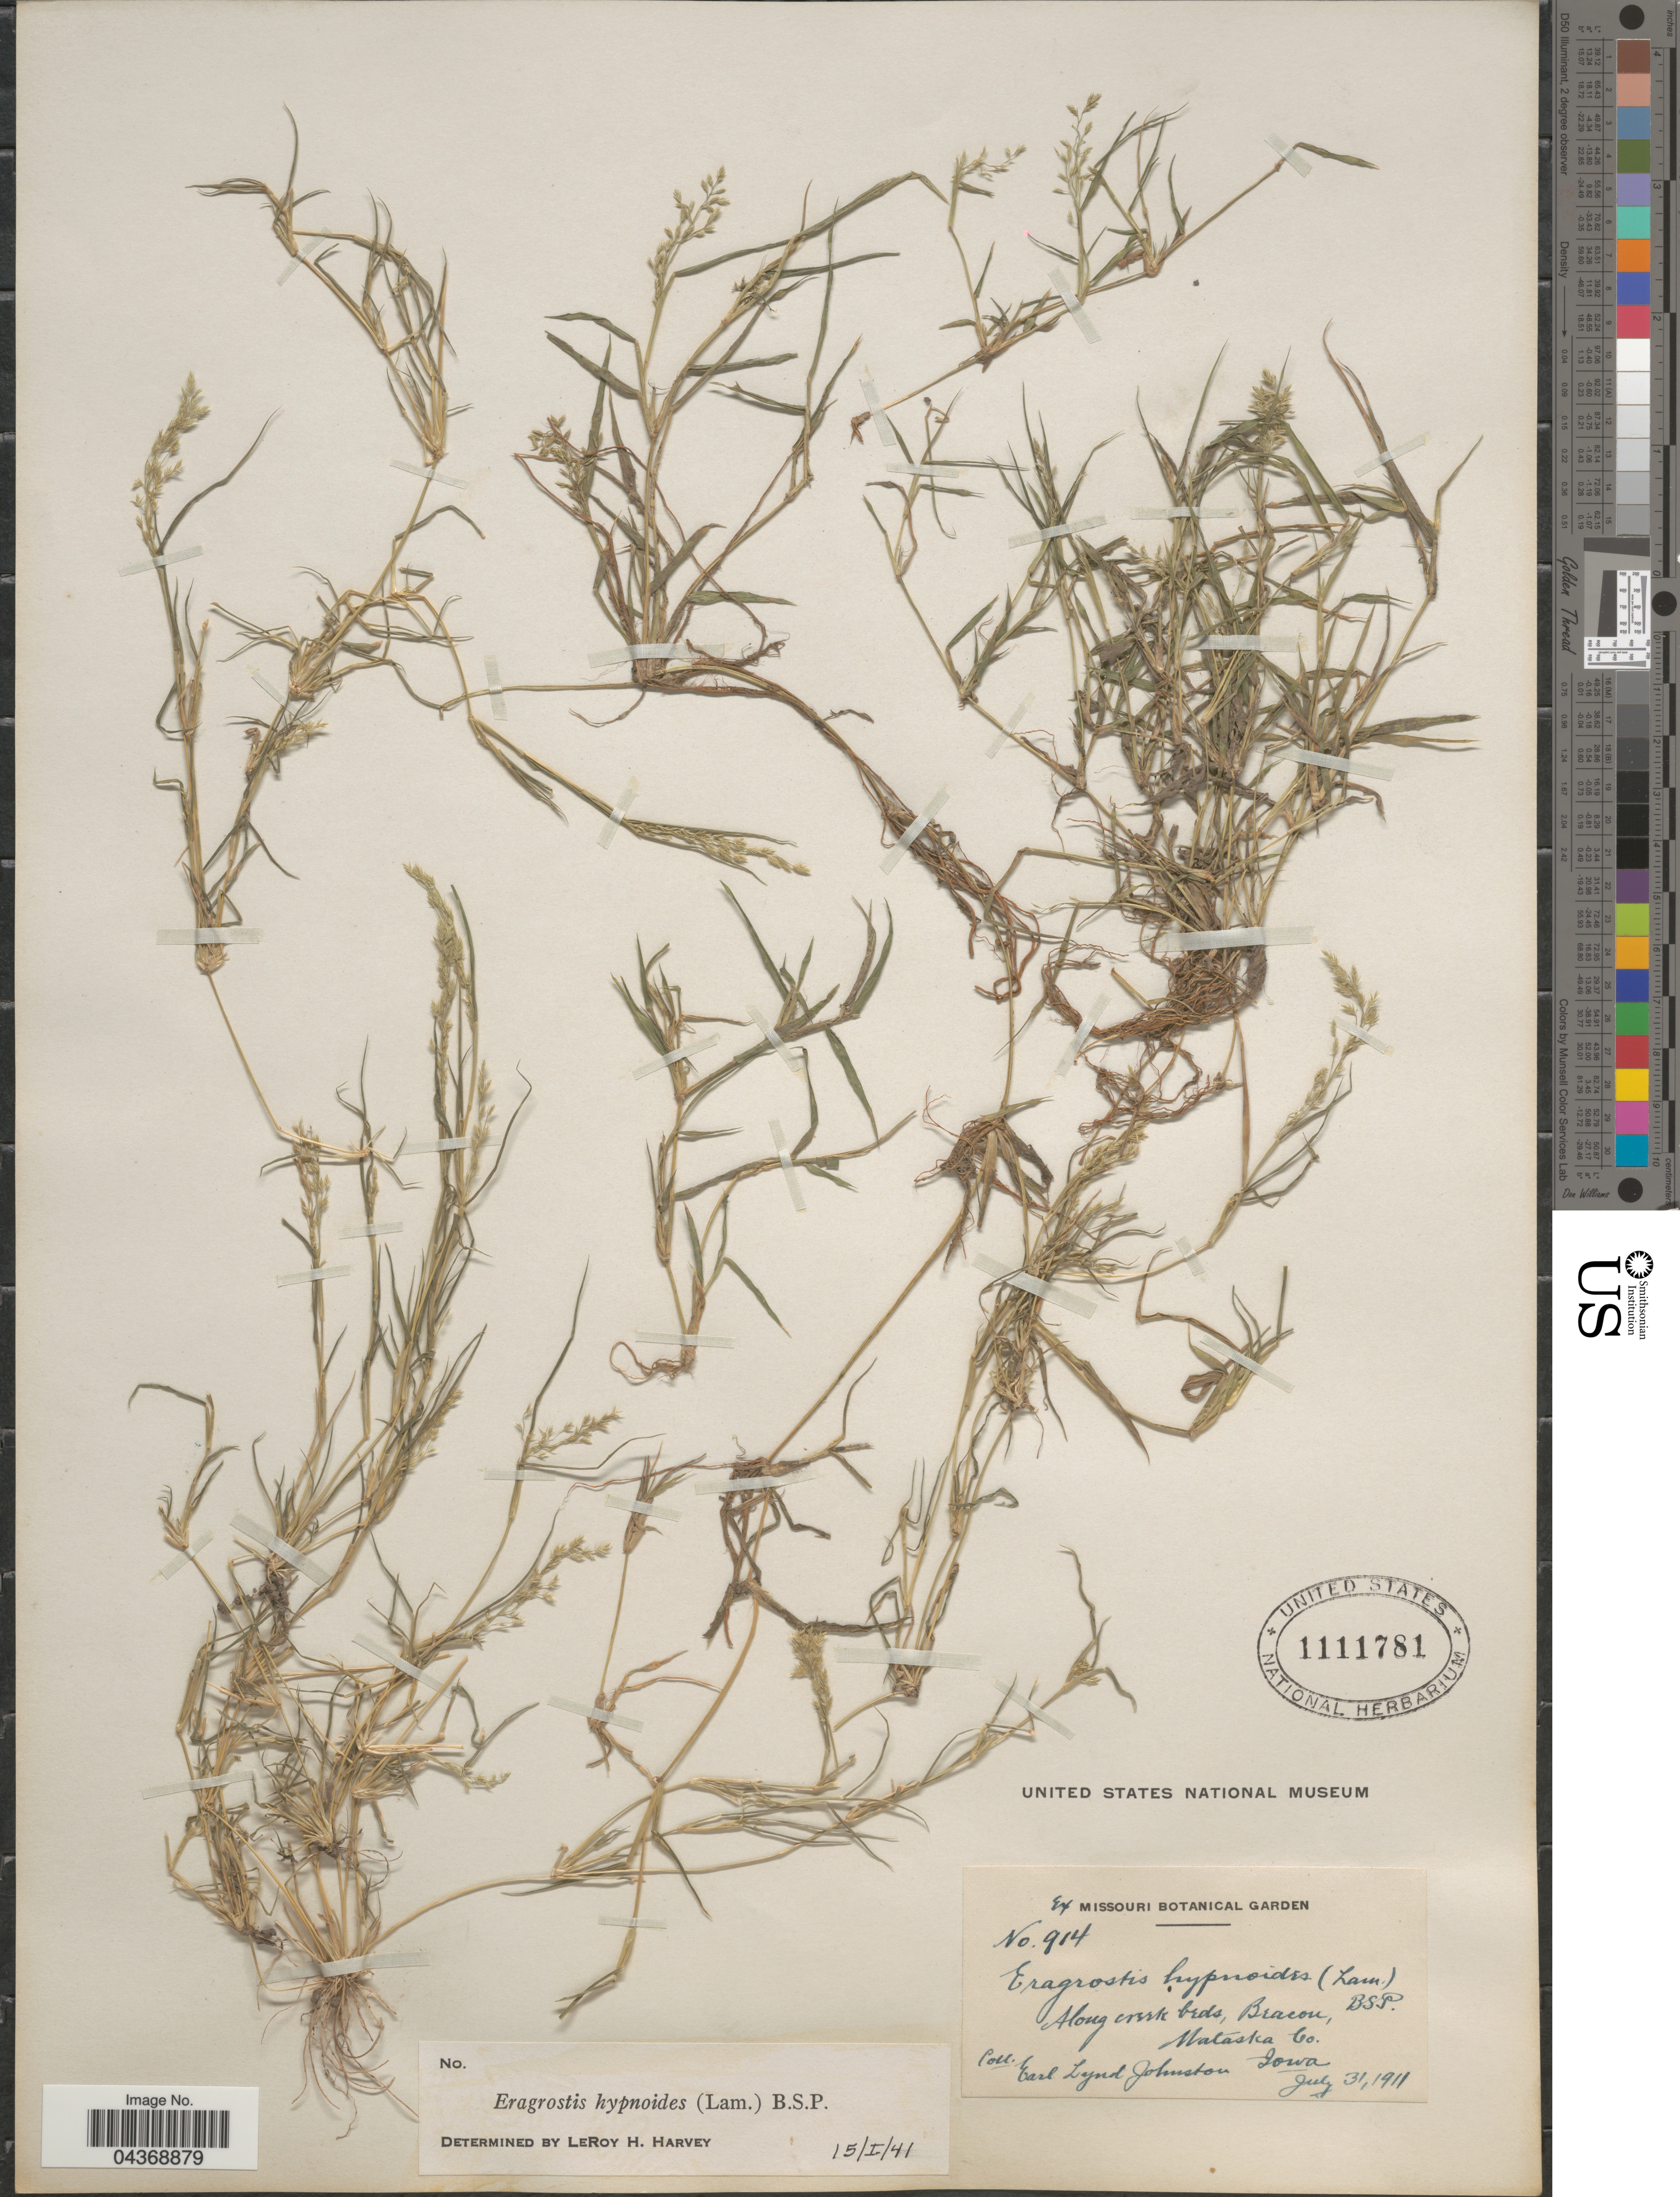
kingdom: Plantae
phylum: Tracheophyta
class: Liliopsida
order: Poales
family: Poaceae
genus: Eragrostis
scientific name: Eragrostis hypnoides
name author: (Lam.) Britton, Stearns & Poggenb.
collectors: E. L. Johnston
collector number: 914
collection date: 1911-07-31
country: United States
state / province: Iowa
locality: Along creek beds, Beacon, Mataska Co.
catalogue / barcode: US 1111781